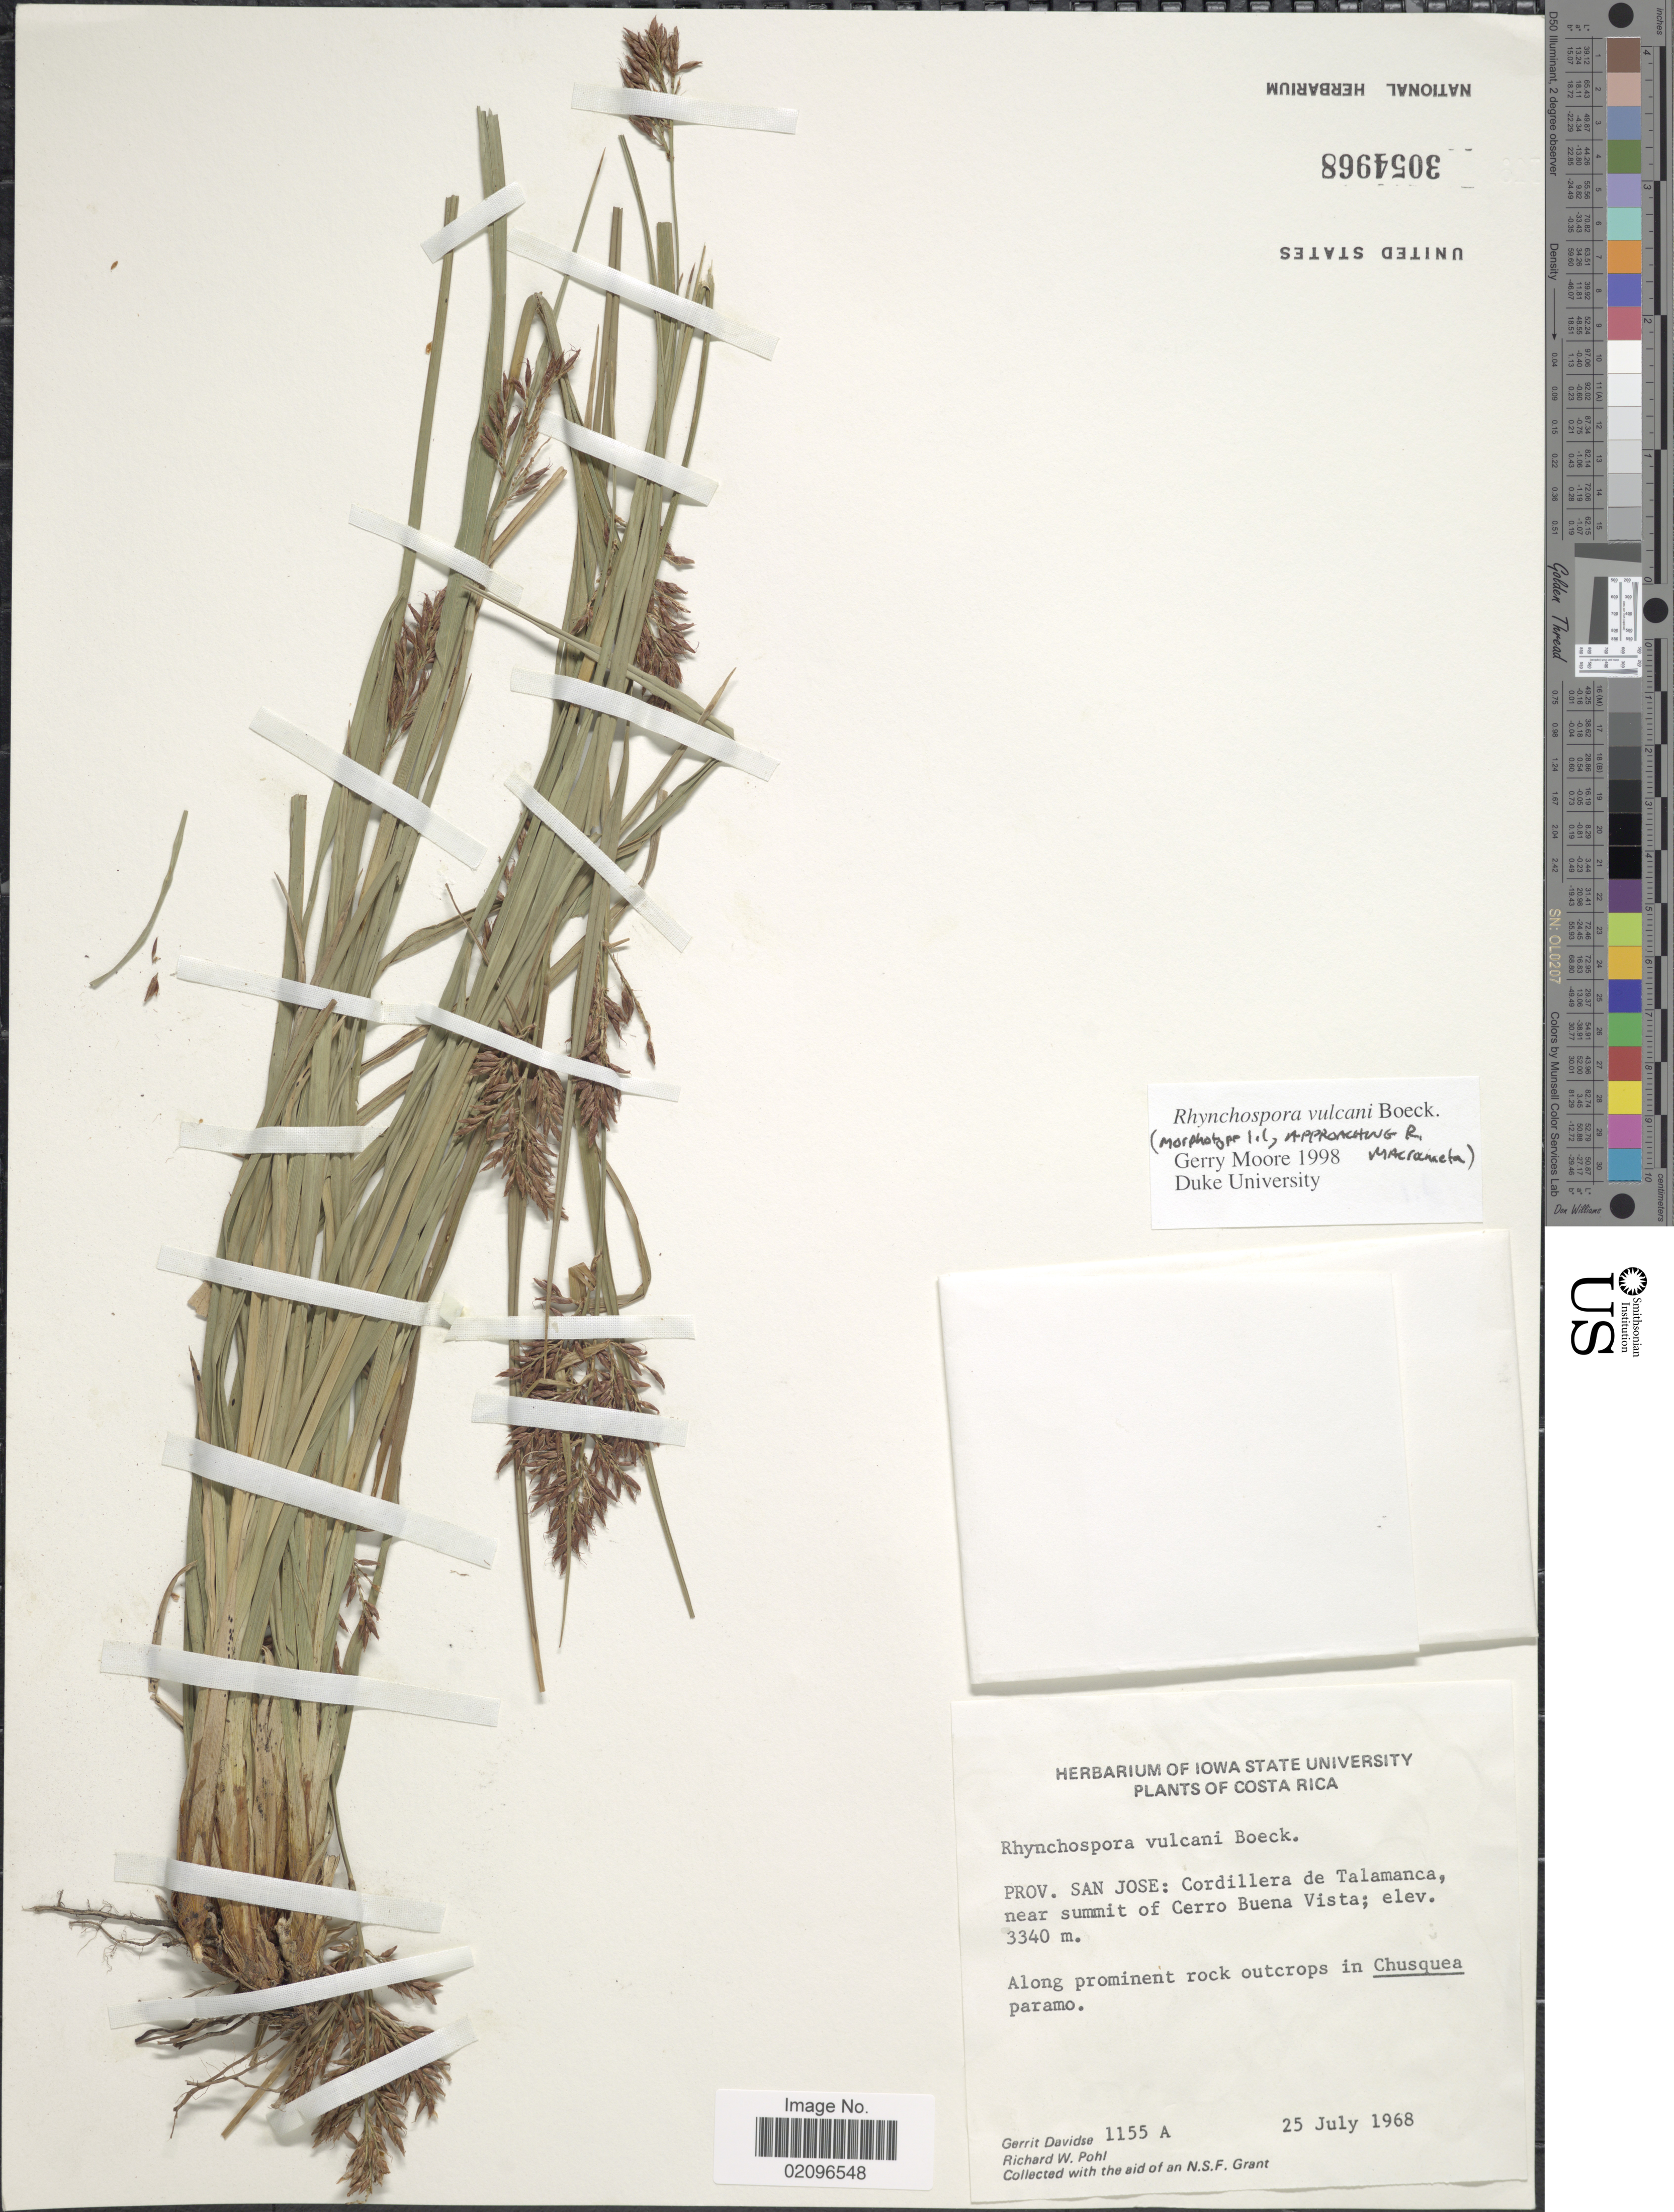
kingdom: Plantae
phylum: Tracheophyta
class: Liliopsida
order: Poales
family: Cyperaceae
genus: Rhynchospora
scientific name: Rhynchospora vulcani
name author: Boeckeler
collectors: G. Davidse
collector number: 1155A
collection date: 1968-07-25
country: Costa Rica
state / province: San José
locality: Prov. San Jose: Cordillera de Talamanca, near summit of Cerro Buena Vista.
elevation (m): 3340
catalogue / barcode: US 3054968